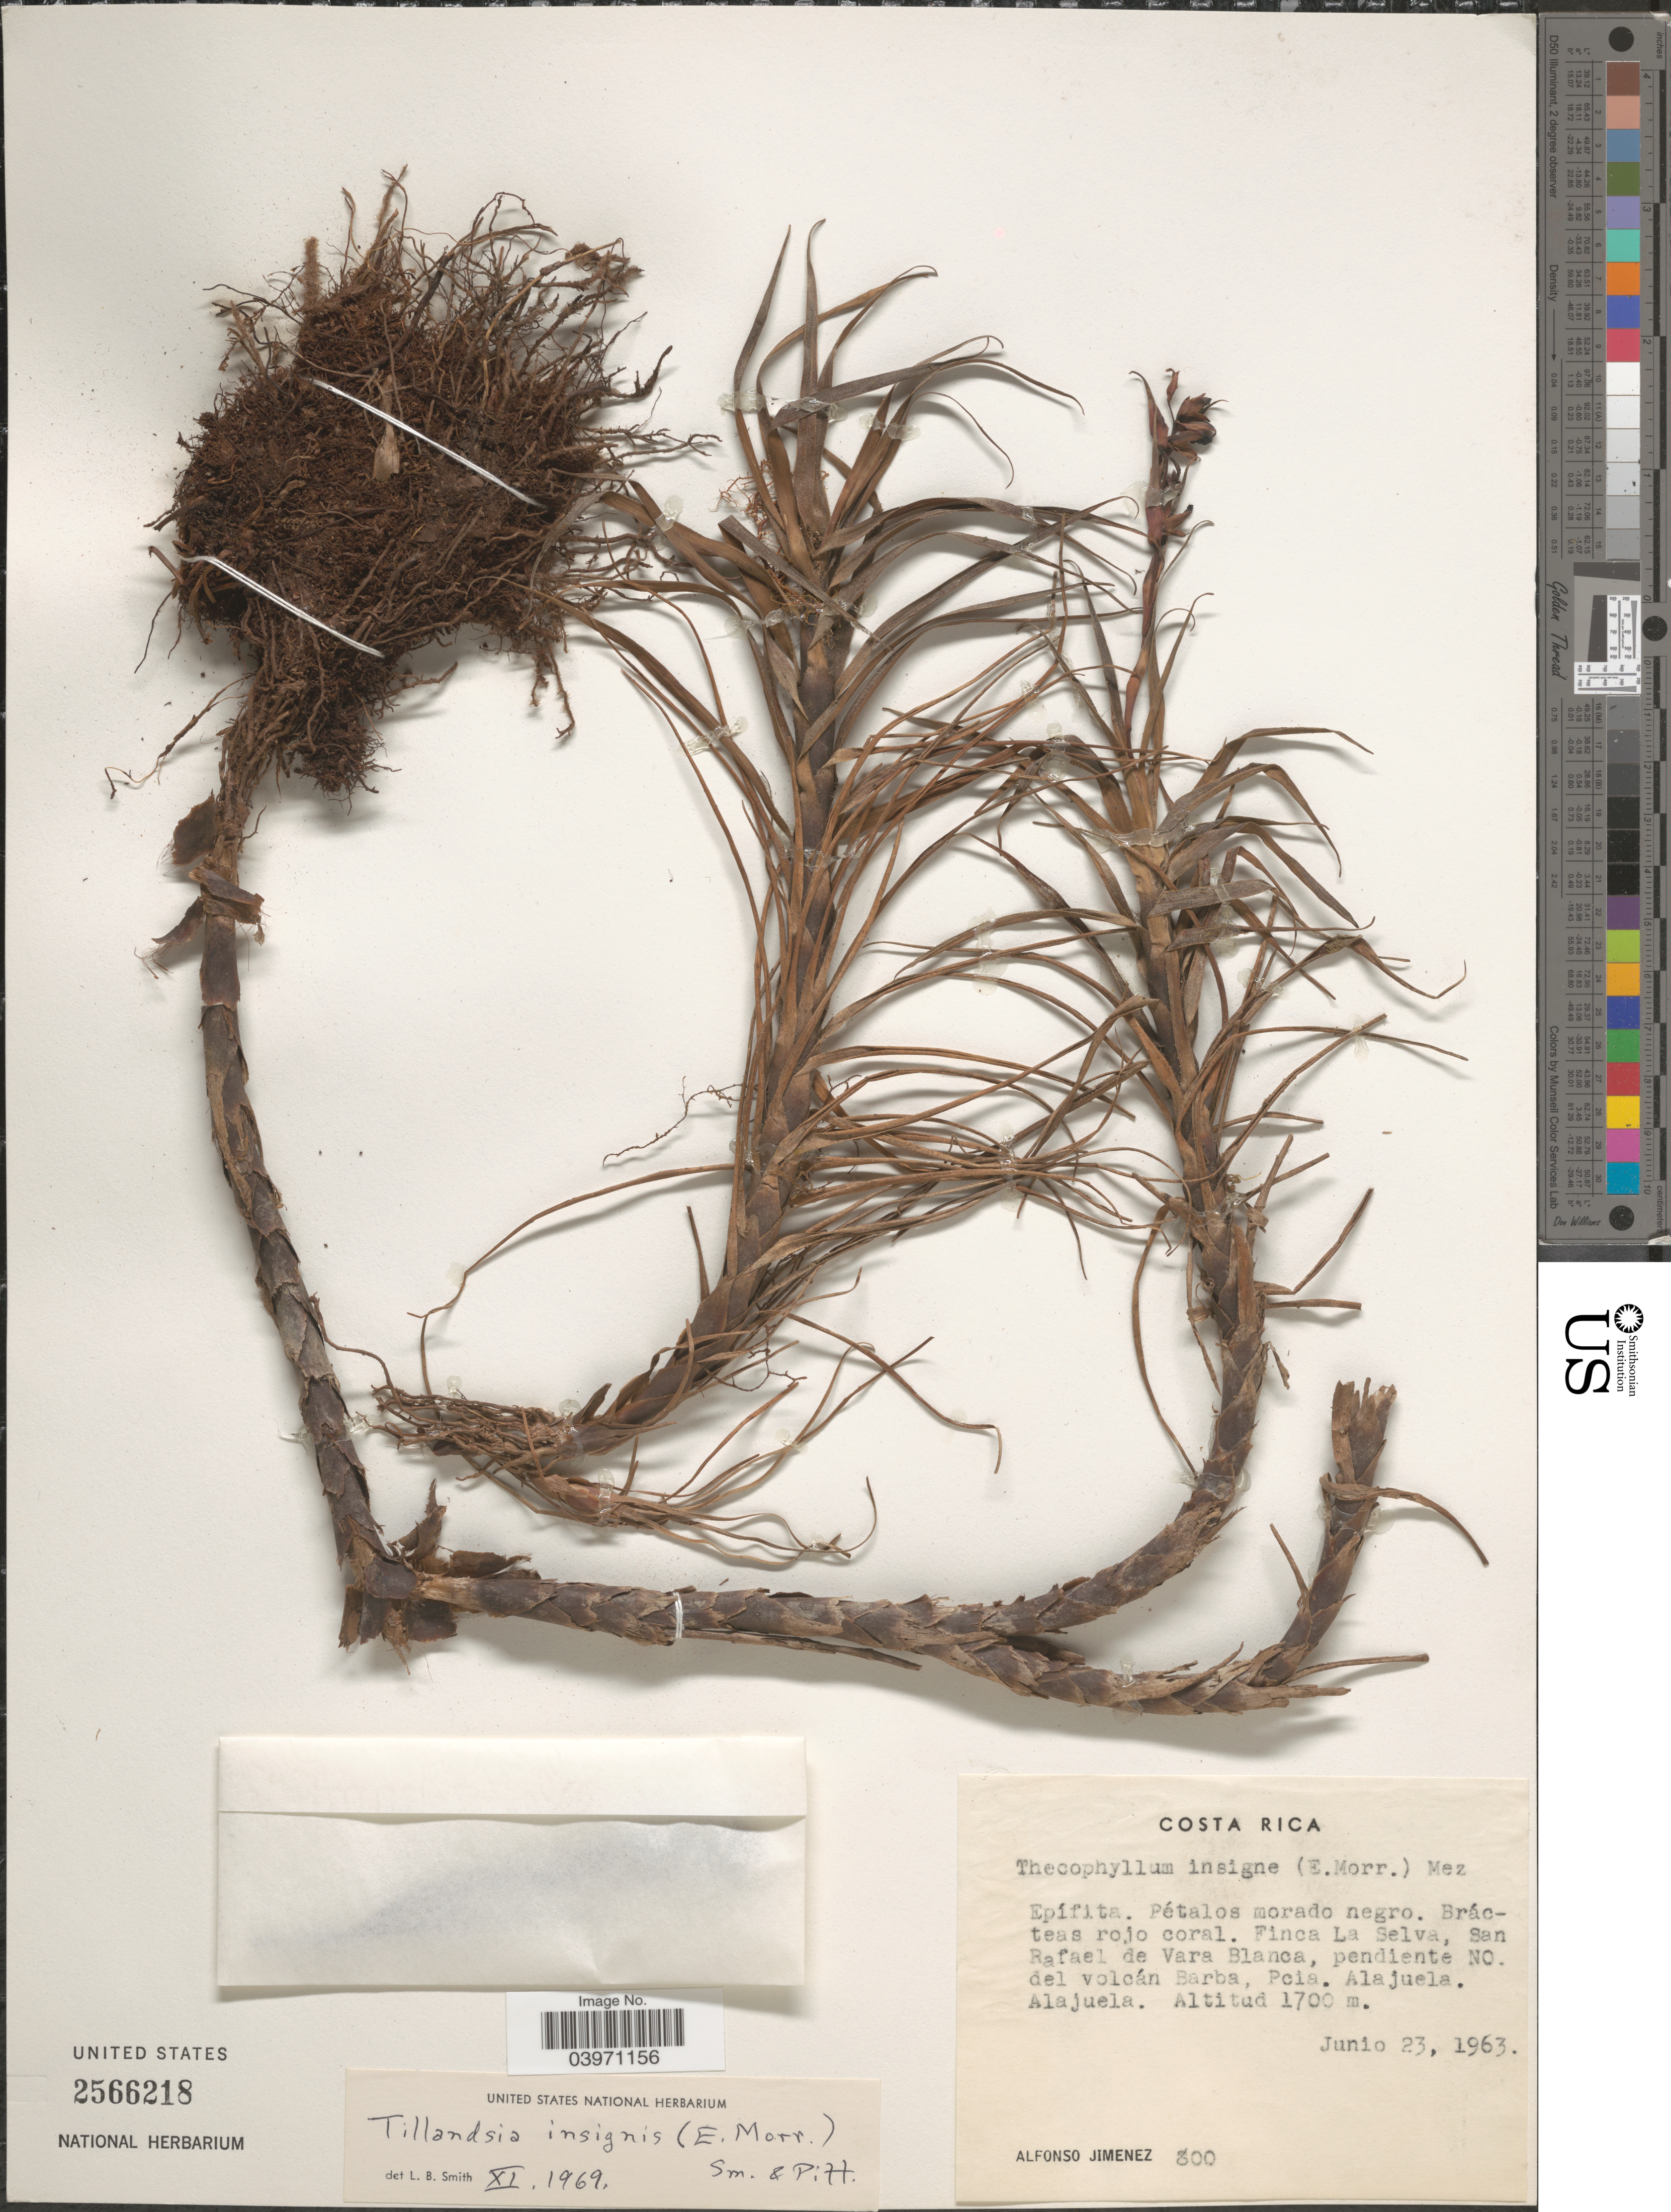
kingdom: Plantae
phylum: Tracheophyta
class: Liliopsida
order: Poales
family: Bromeliaceae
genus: Tillandsia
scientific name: Tillandsia insignis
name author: (Mez) L.B. Sm. & Pittendr.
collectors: A. Jiménez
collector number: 800*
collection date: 1963-06-23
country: Costa Rica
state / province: Alajuela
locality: Finca La Selva, San Rafael de Vara Blanca, pendiente NO. del volcán Barba.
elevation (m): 1700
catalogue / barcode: US 2566218